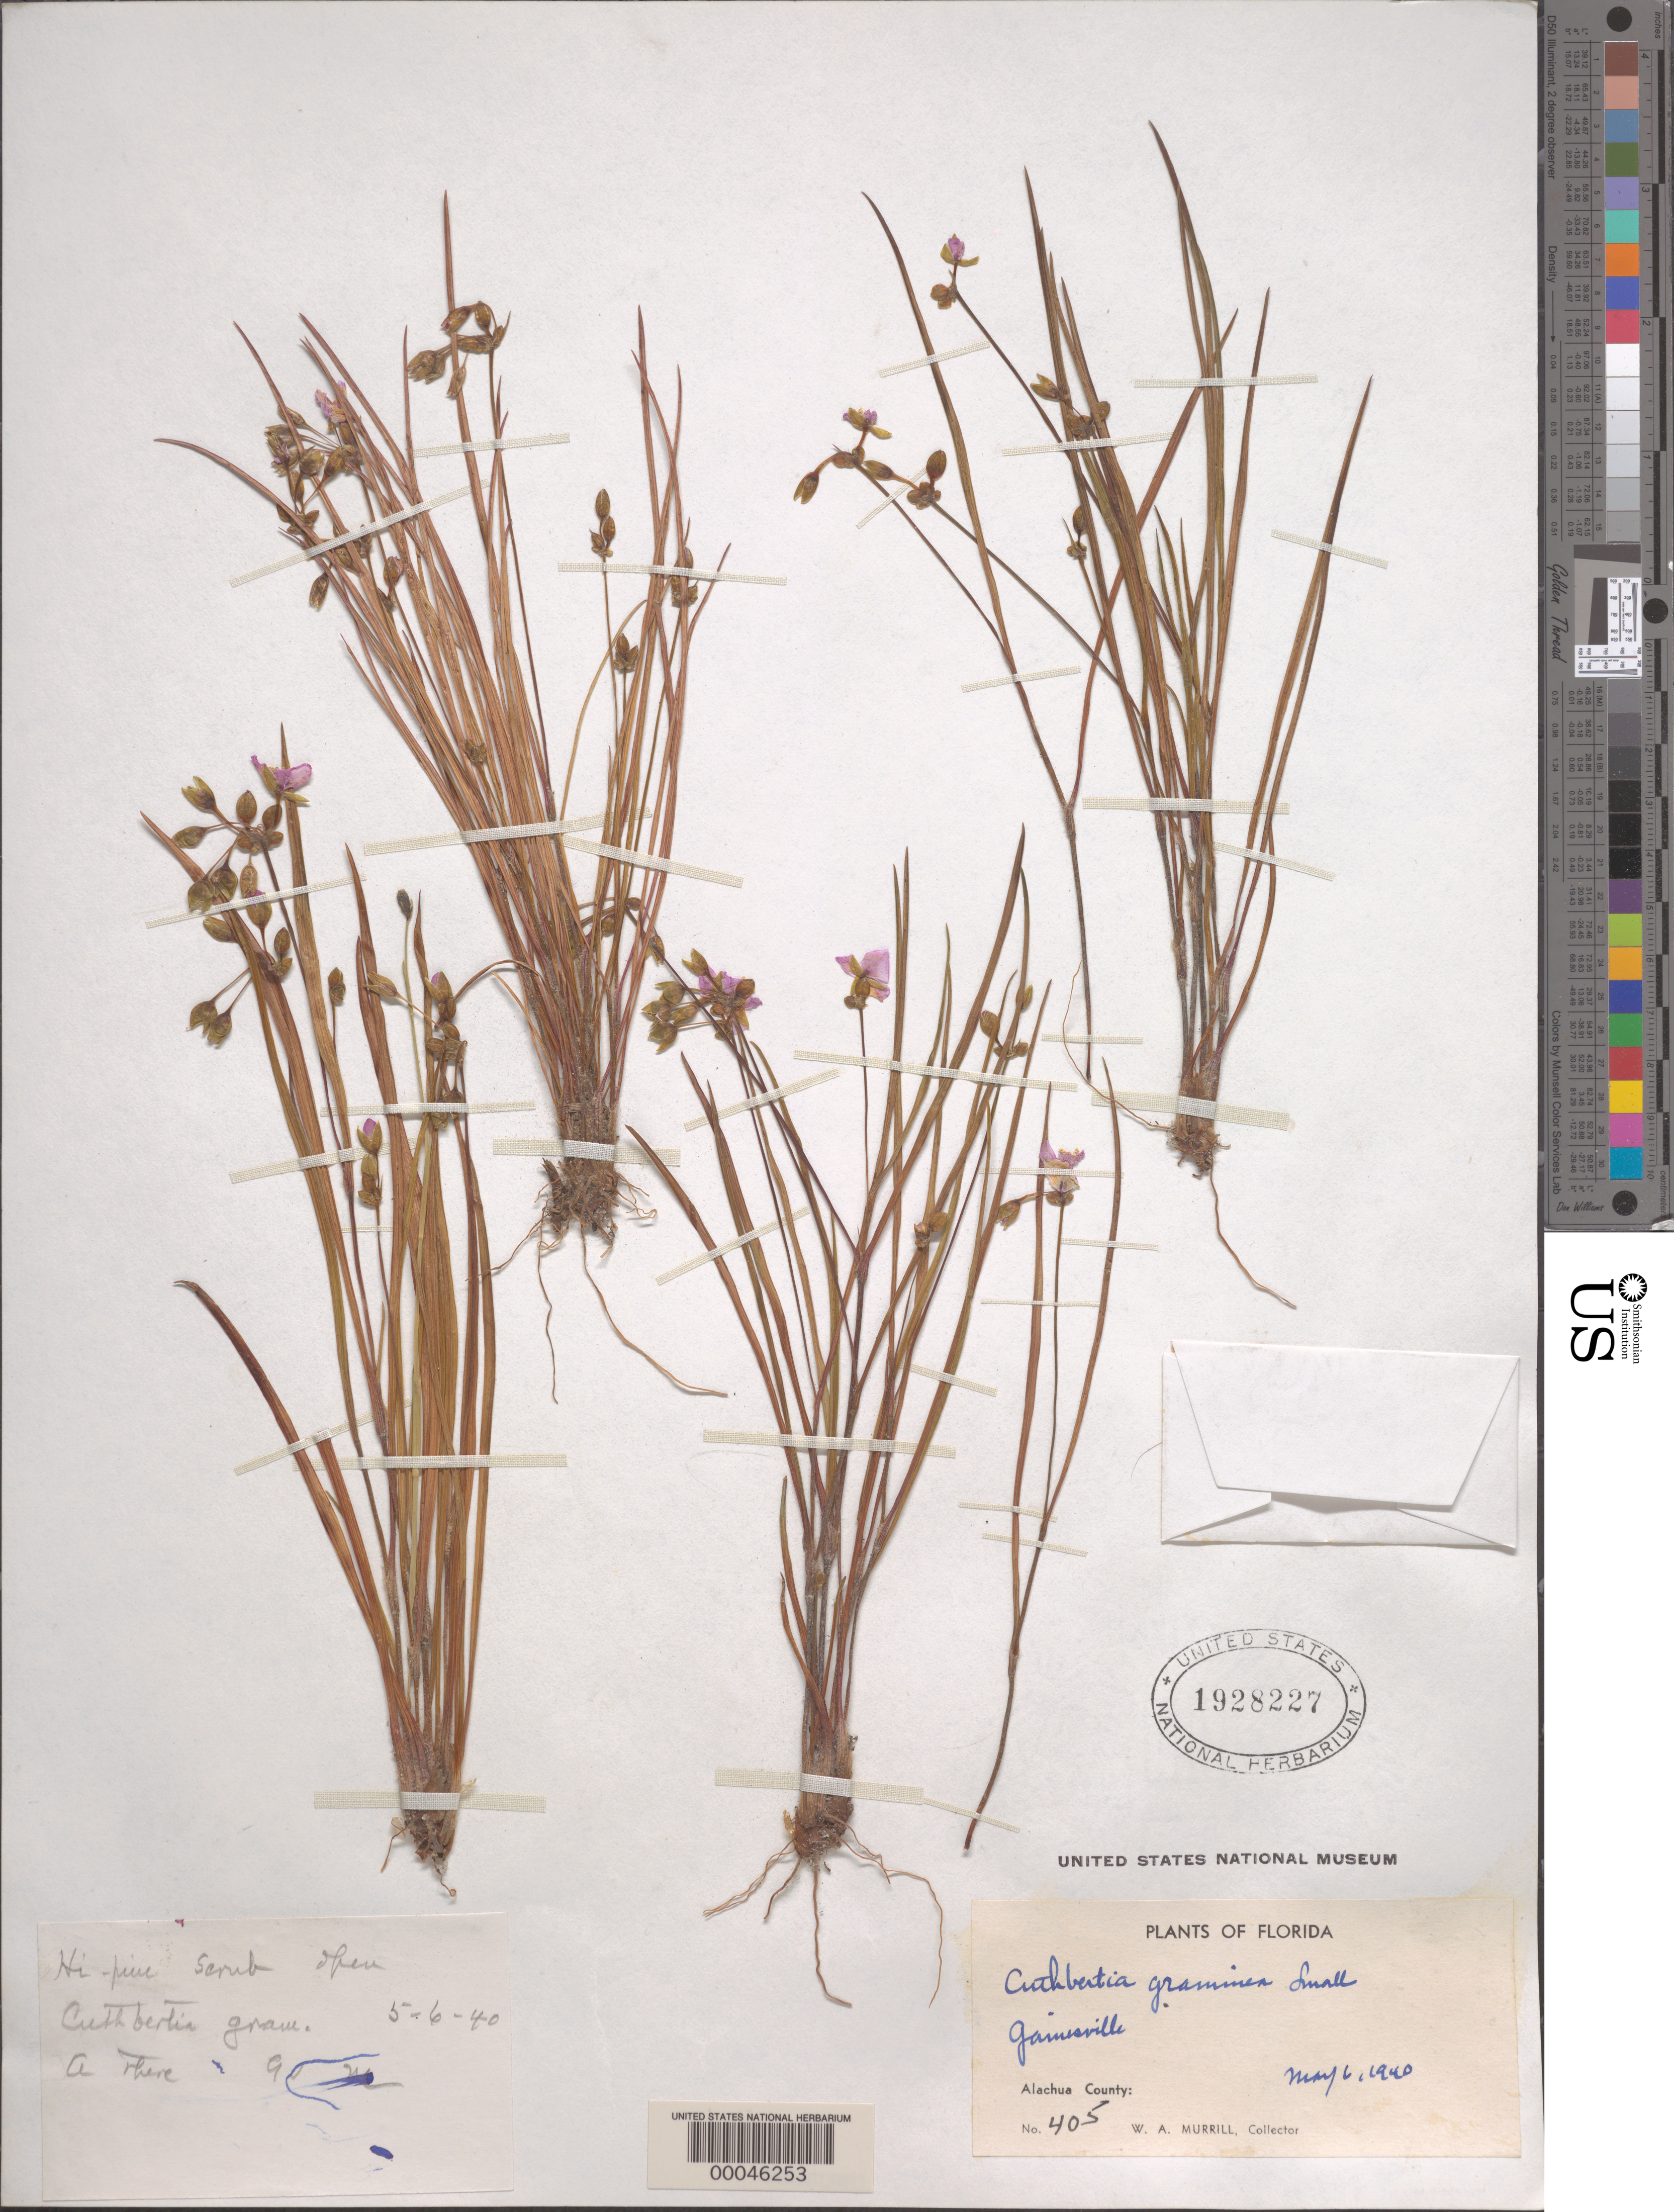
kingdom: Plantae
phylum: Tracheophyta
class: Liliopsida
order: Commelinales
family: Commelinaceae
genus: Cuthbertia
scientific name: Cuthbertia graminea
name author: Small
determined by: Strong, Mark T., (BOT), Smithsonian Institution - National Museum of Natural History (UNITED STATES)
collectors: W. A. Murrill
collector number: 405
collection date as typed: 06 May 1940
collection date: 1940-05-06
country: United States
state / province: Florida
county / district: Alachua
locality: Gainsville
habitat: High pine scrub, clearing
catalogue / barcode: US 1928227